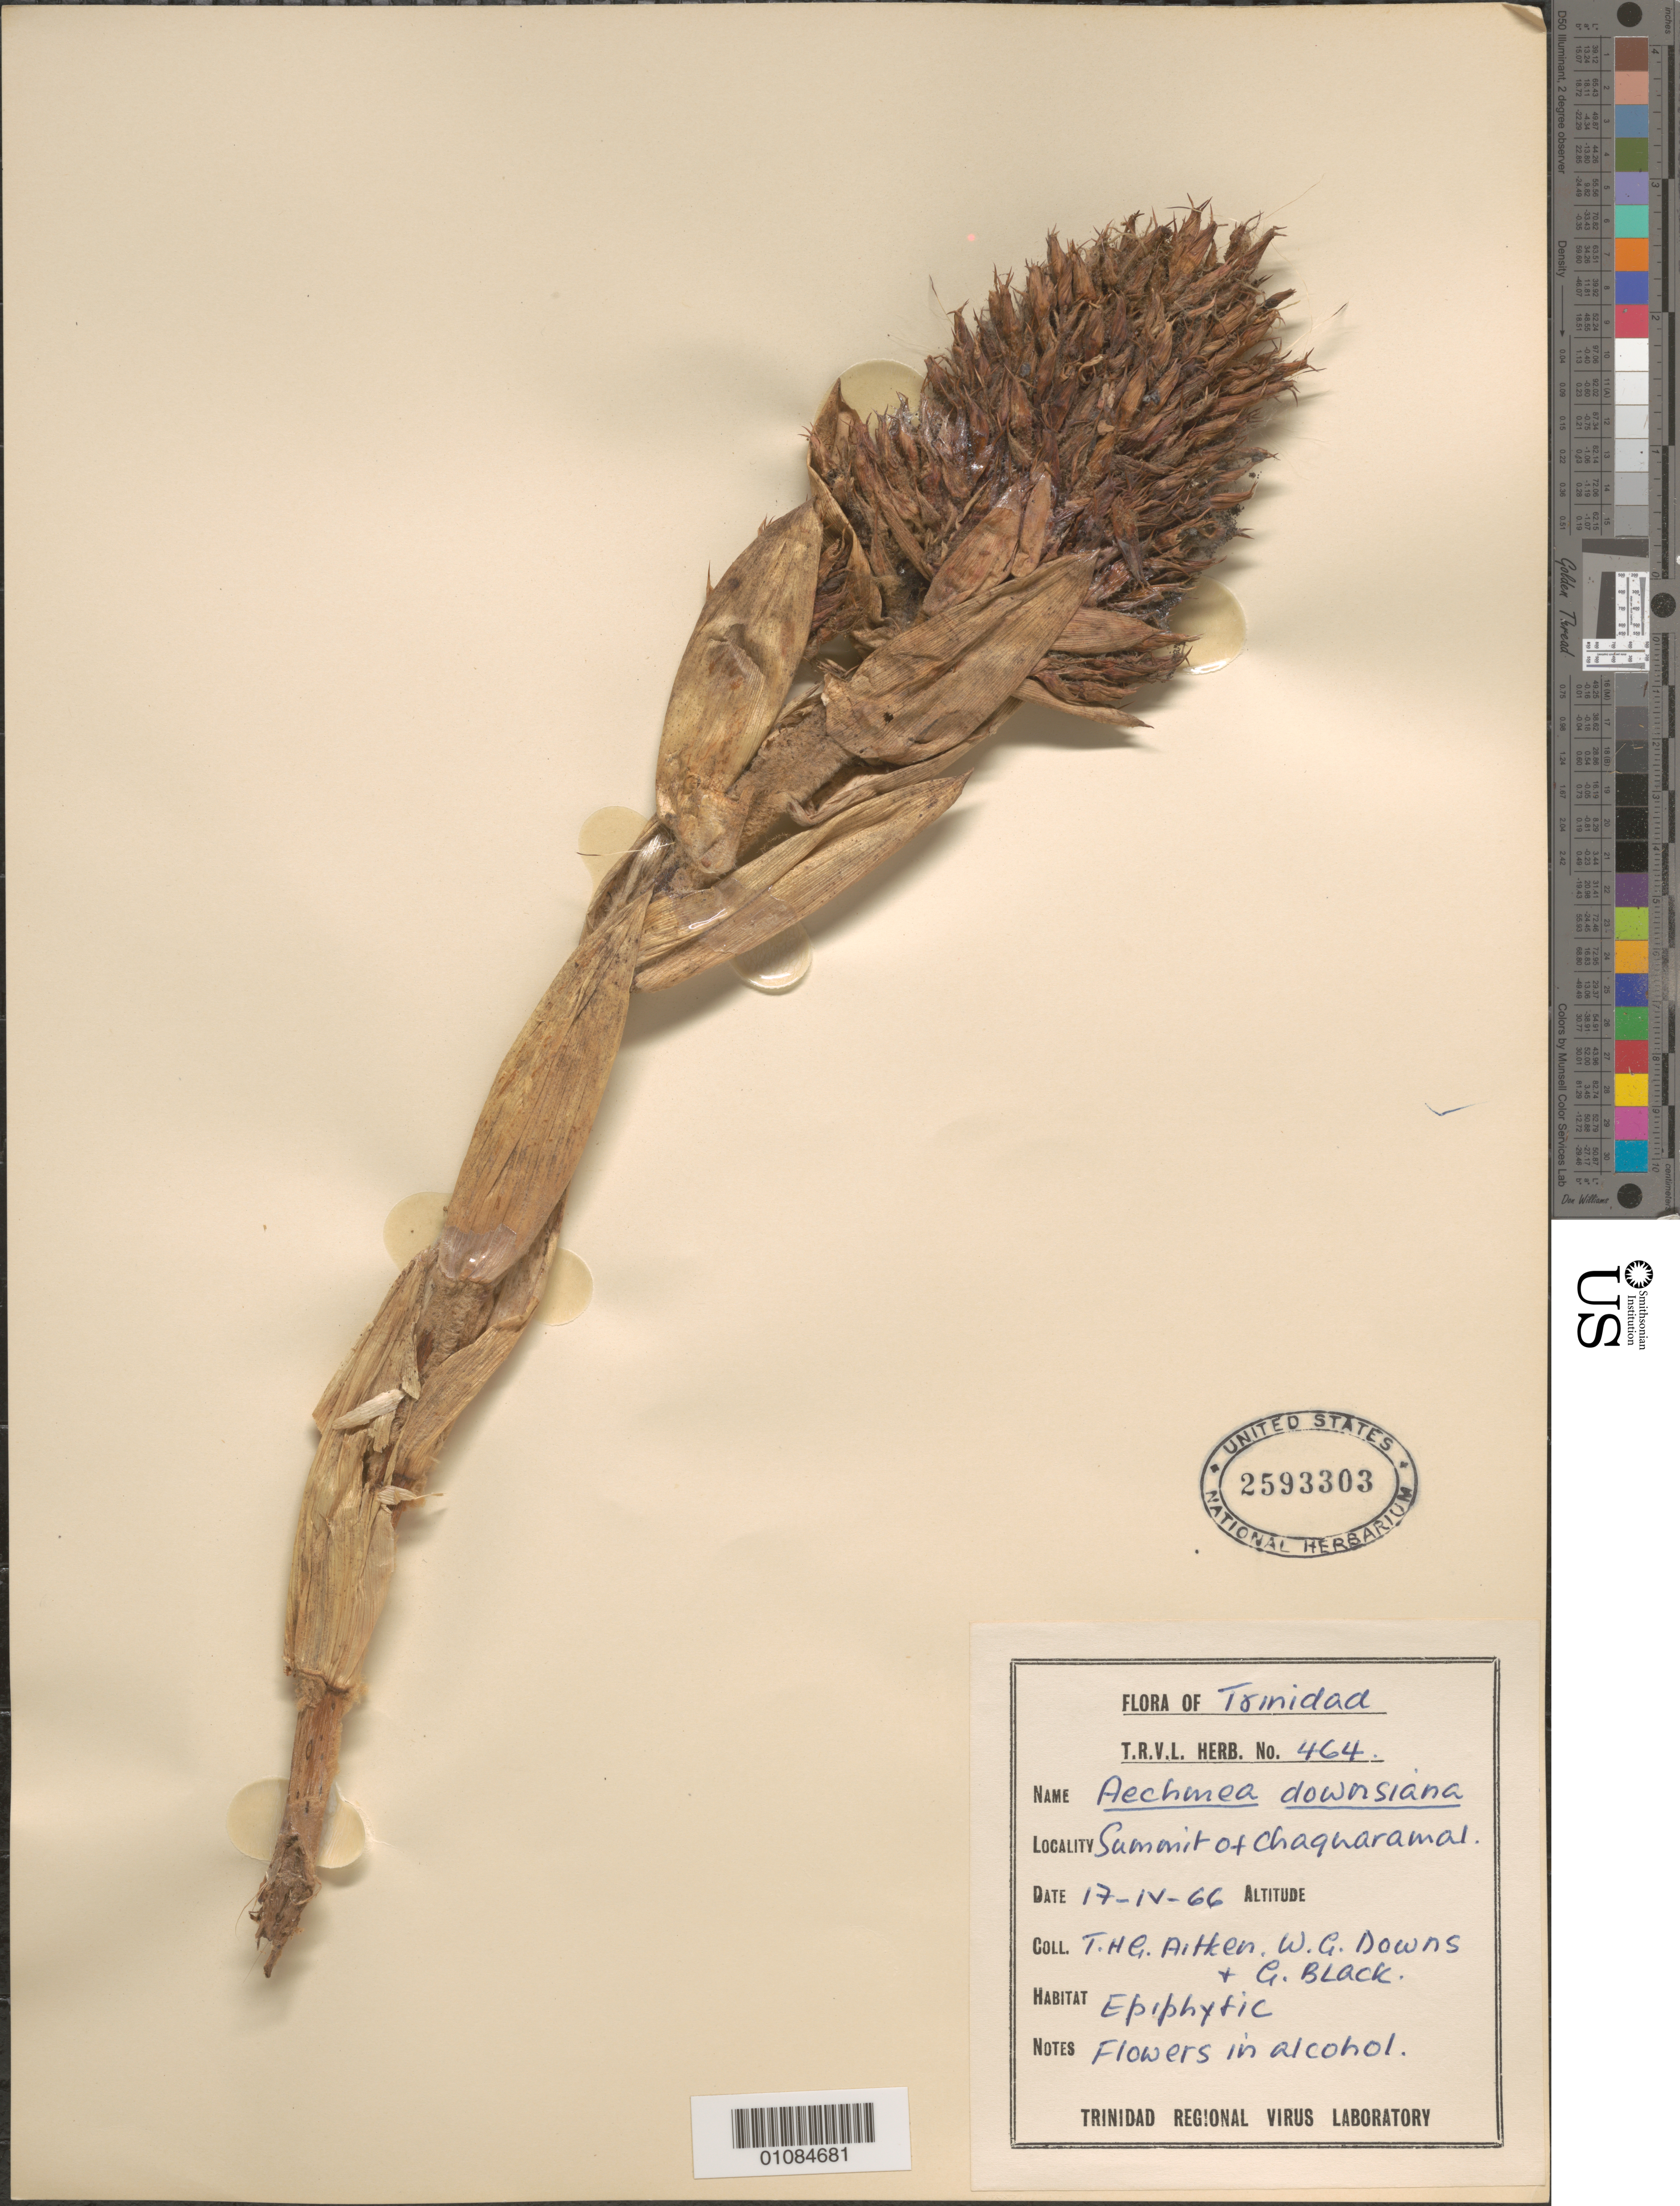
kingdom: Plantae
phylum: Tracheophyta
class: Liliopsida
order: Poales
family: Bromeliaceae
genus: Aechmea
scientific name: Aechmea downsiana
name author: Pittendrigh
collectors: T. Aitken, W. G. Downs & G. A. Black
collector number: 464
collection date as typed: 17 Apr 1966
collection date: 1966-04-17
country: Trinidad and Tobago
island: Trinidad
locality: Summit of Chaguaramal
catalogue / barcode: US 2593303